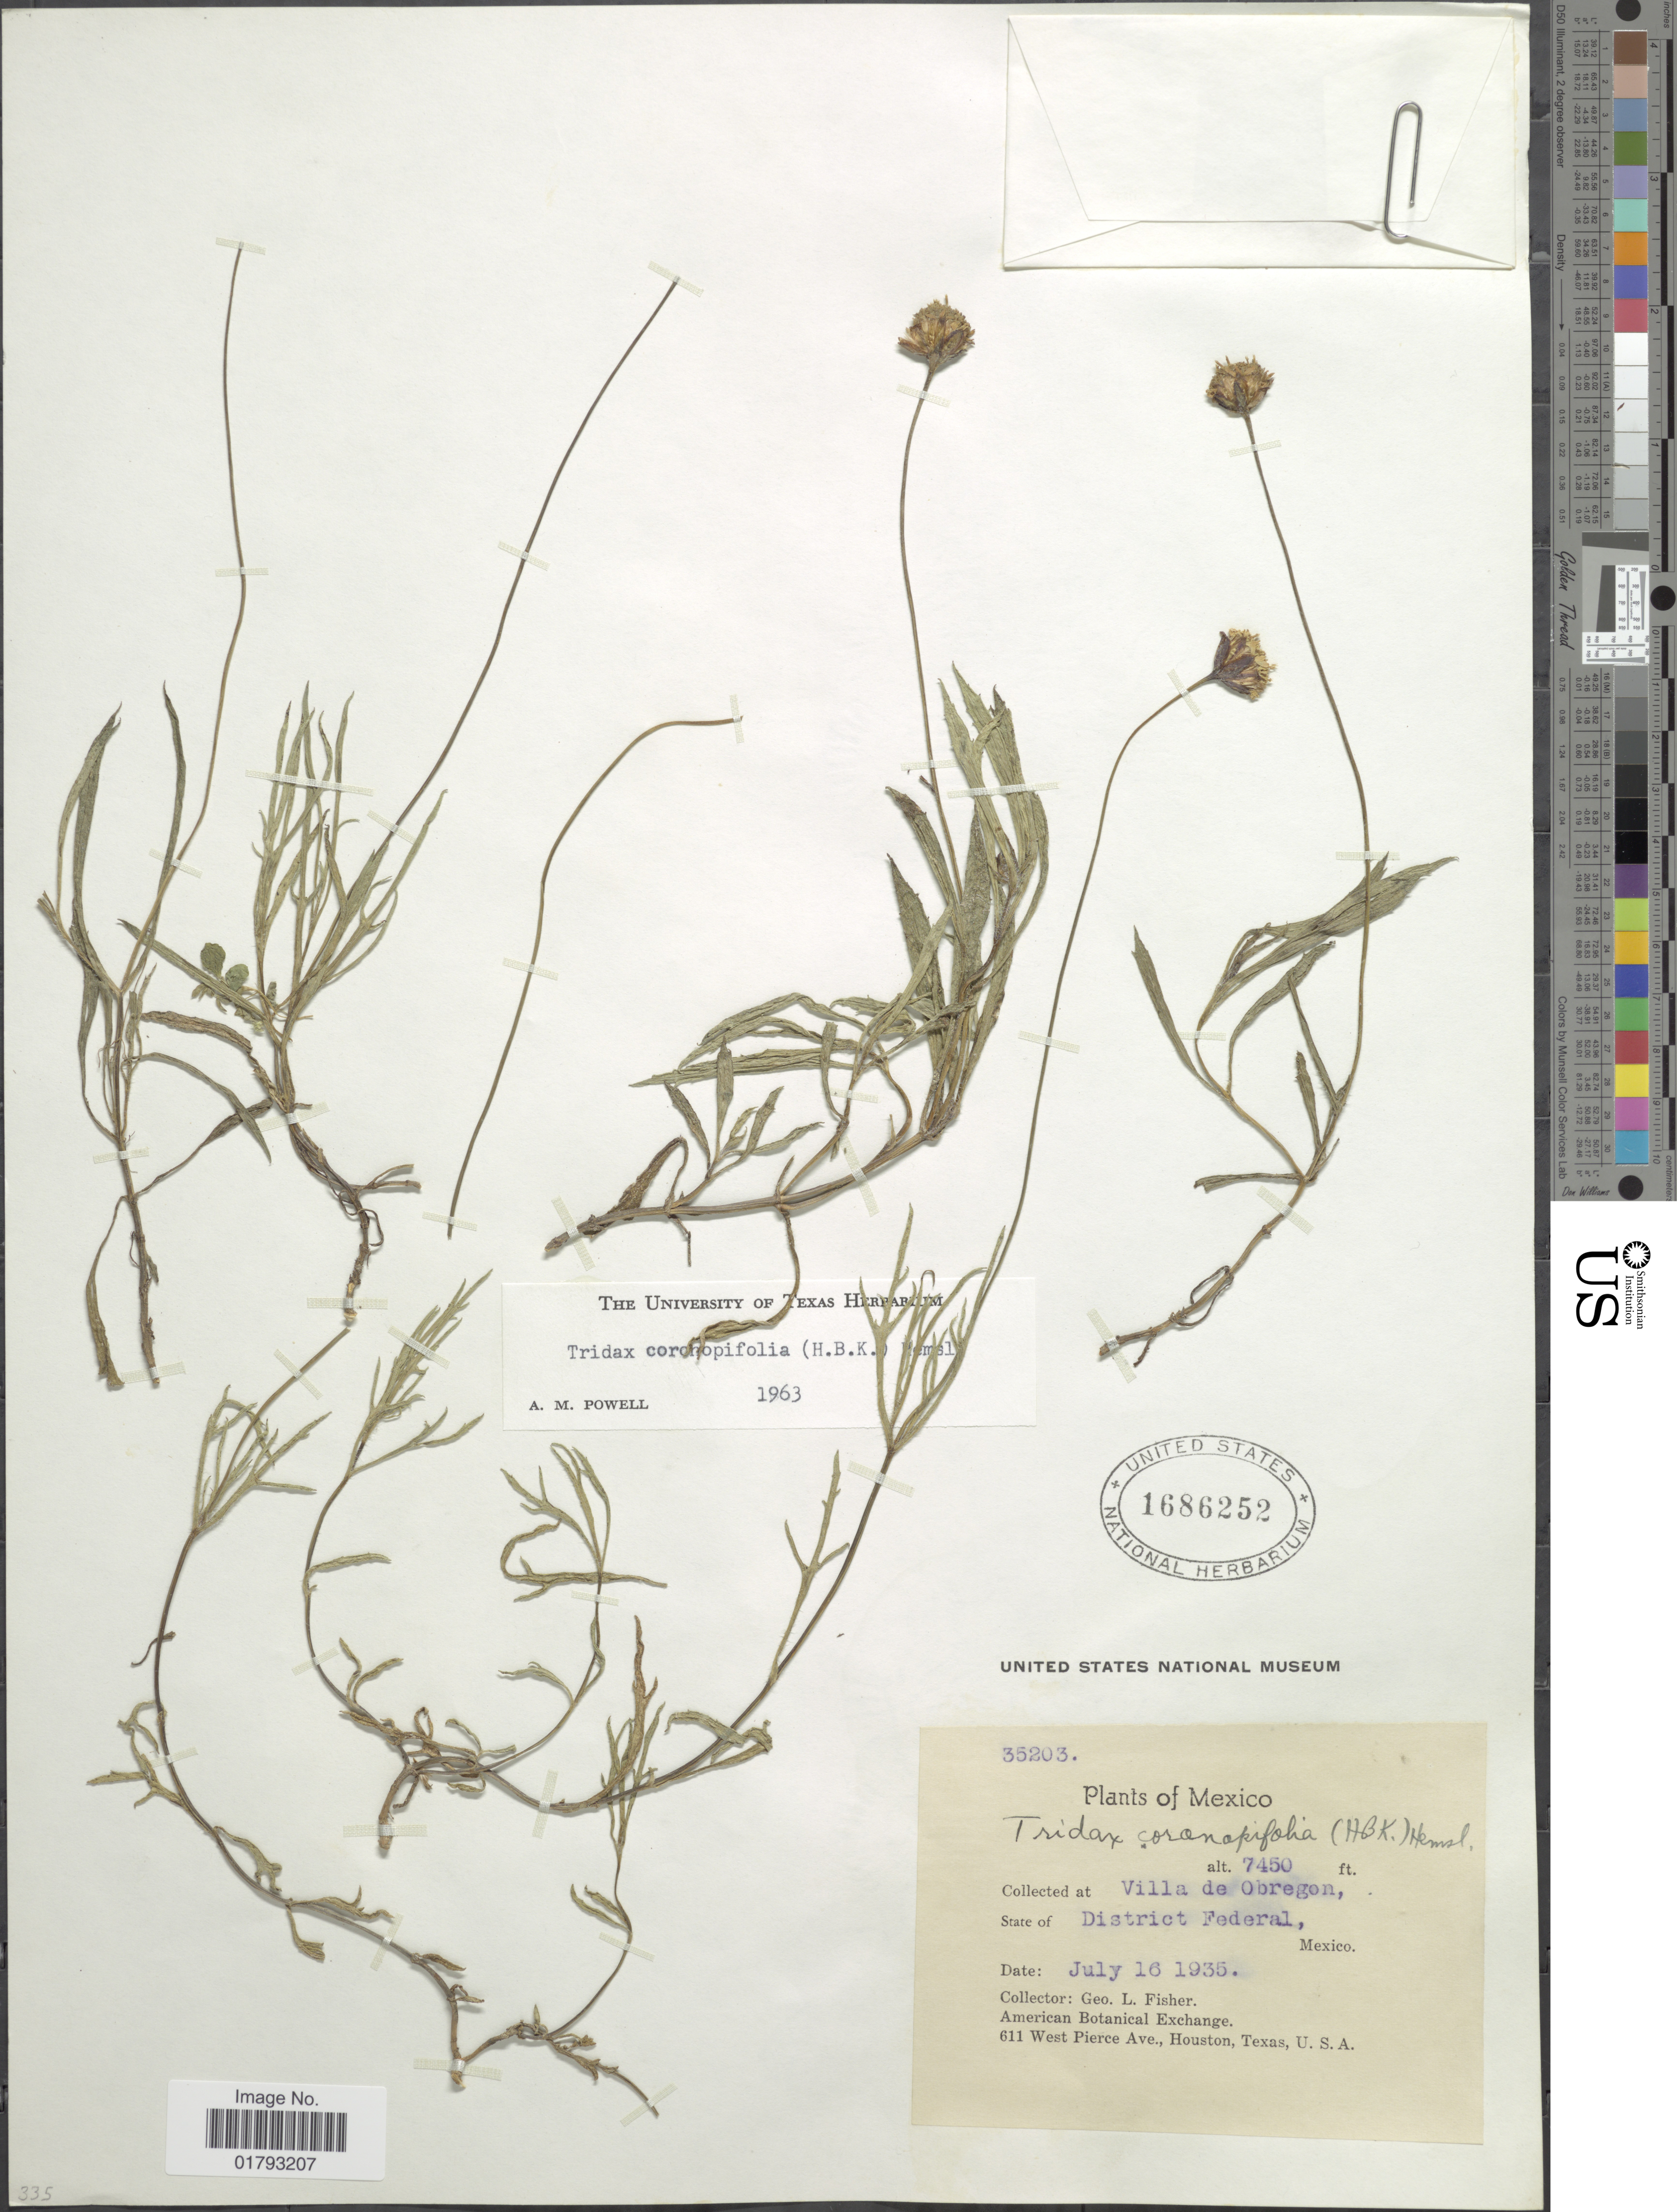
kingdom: Plantae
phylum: Tracheophyta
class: Magnoliopsida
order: Asterales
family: Asteraceae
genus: Tridax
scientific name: Tridax coronopifolia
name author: (Kunth) Hemsl.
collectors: G. L. Fisher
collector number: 35203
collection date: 1935-07-16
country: Mexico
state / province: Distrito Federal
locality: Villa de Obregon, State of District Federal, Mexico.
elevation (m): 2271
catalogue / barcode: US 1686252